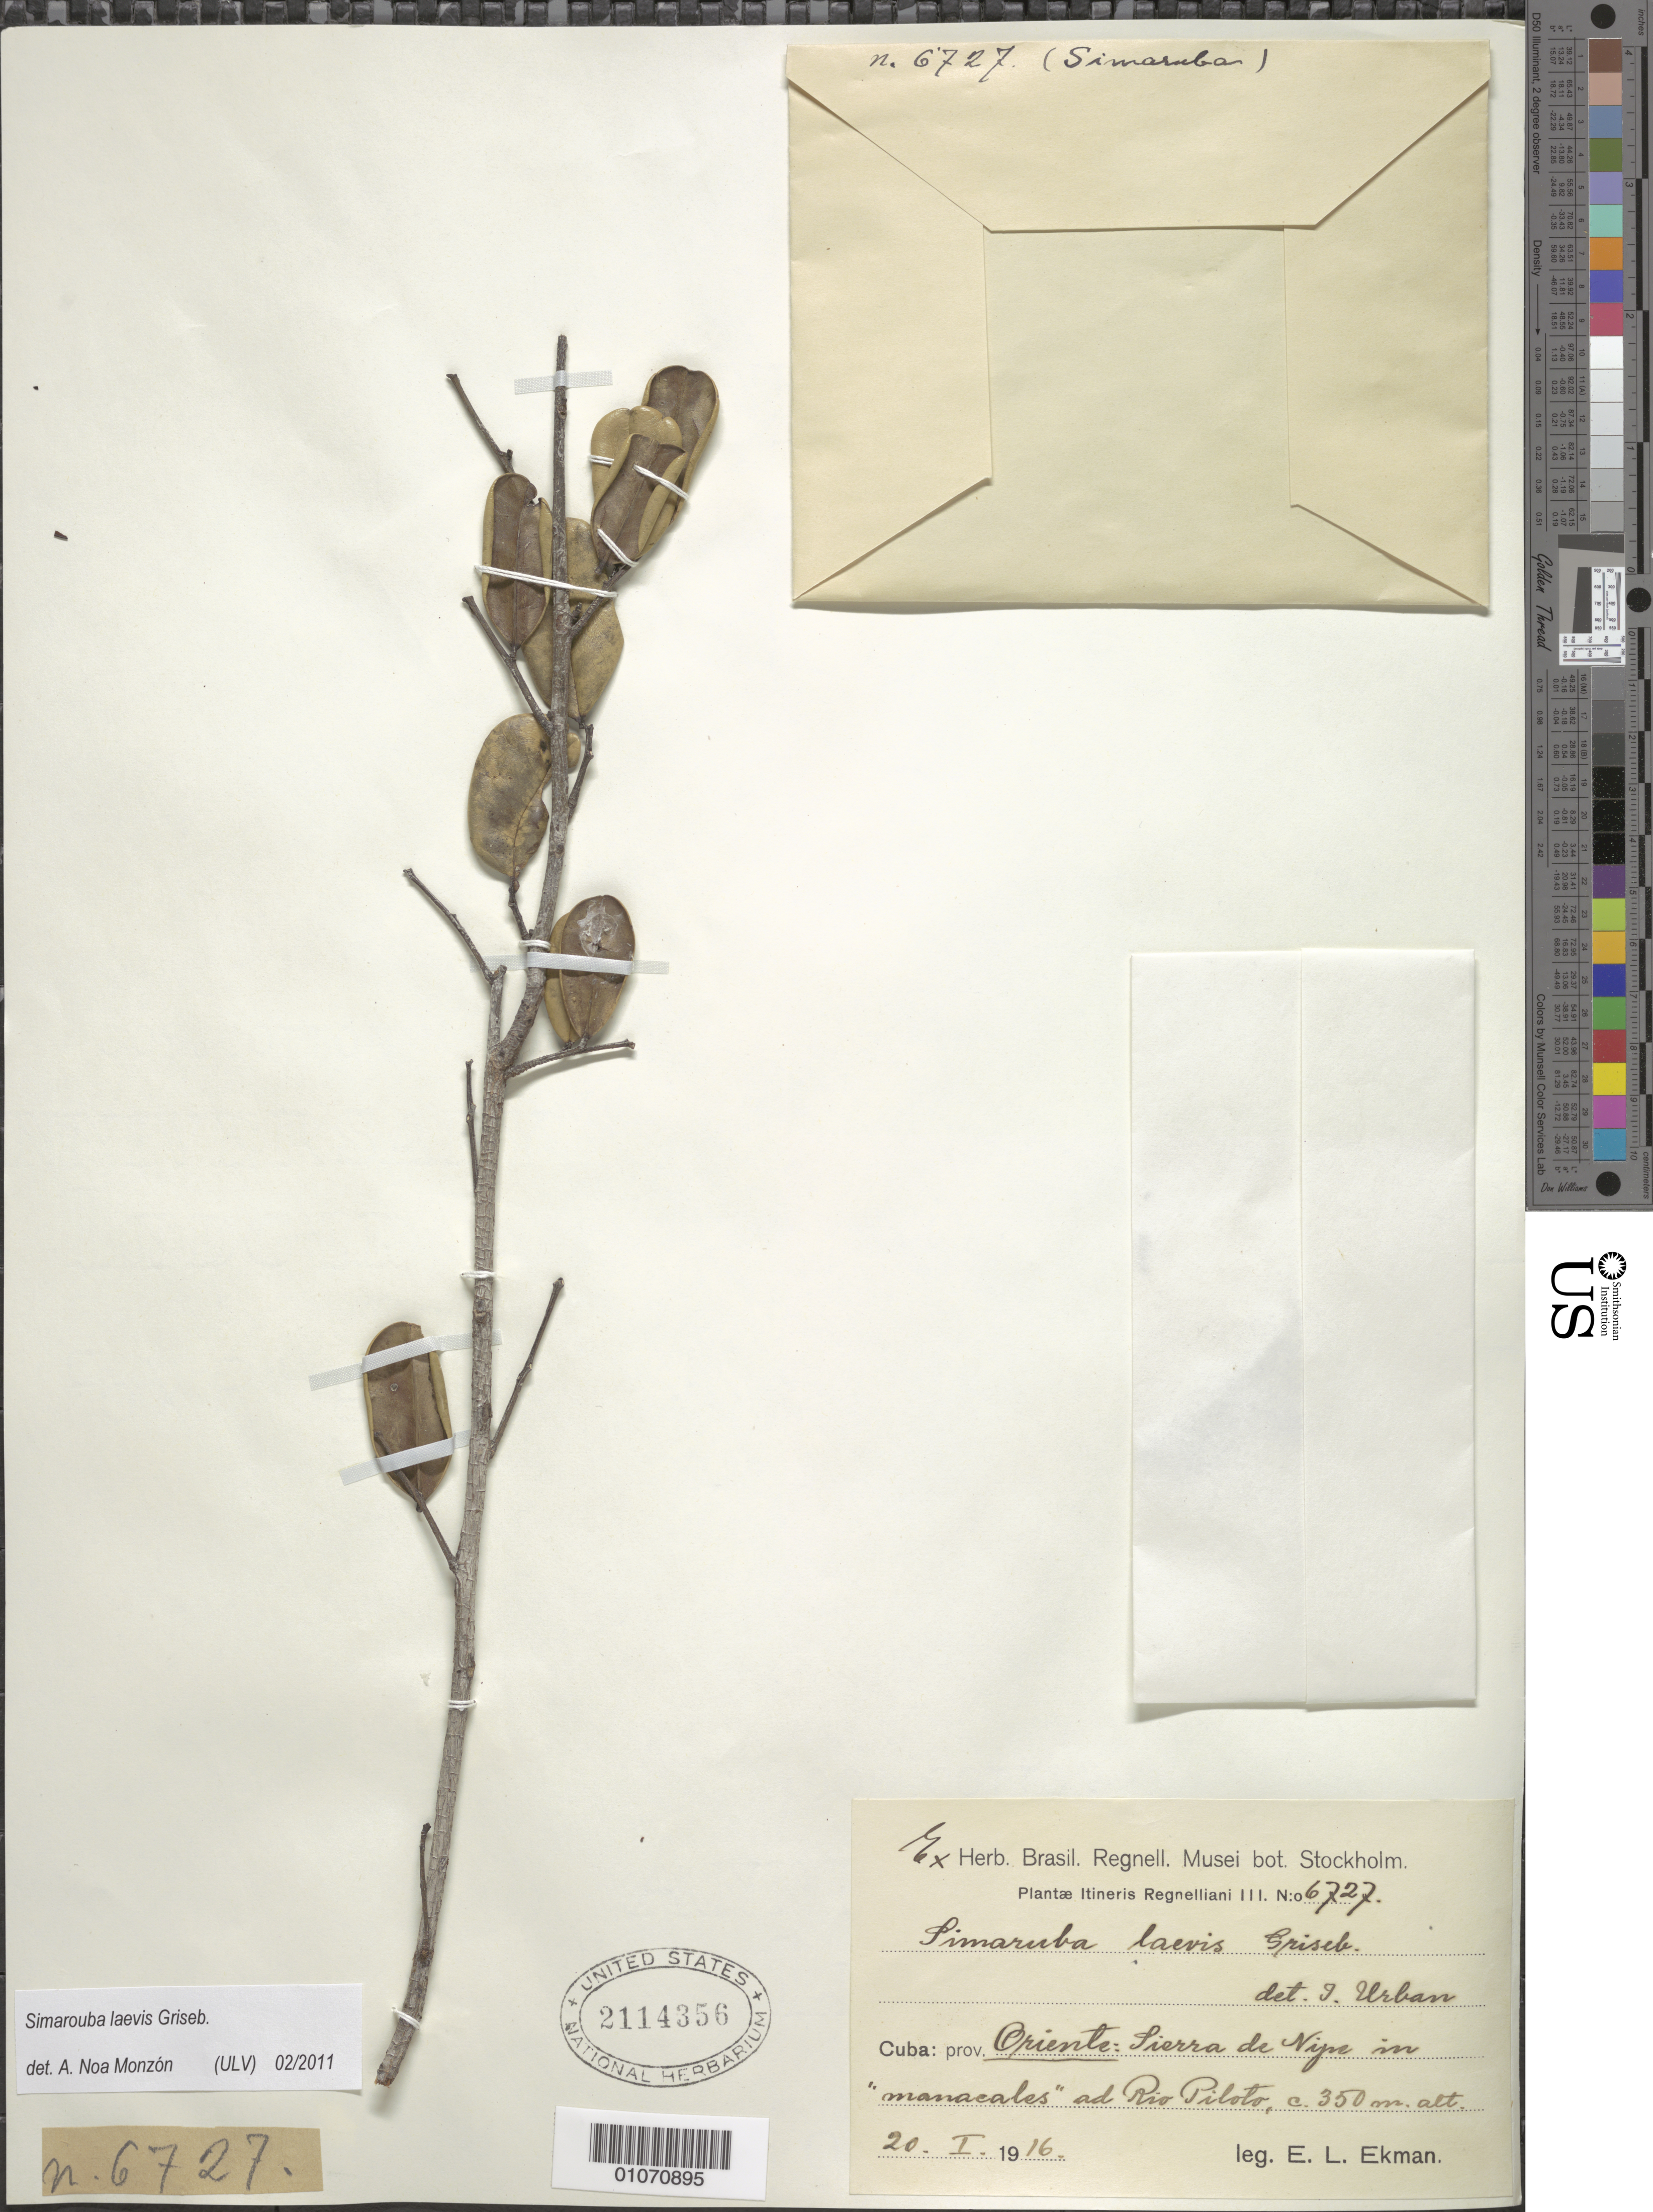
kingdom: Plantae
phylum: Tracheophyta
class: Magnoliopsida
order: Sapindales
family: Simaroubaceae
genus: Simarouba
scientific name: Simarouba laevis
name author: Griseb.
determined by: Noa Monzón, A.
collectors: E. L. Ekman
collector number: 6727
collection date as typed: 20 Jan 1916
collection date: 1916-01-20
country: Cuba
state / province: Oriente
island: Cuba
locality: Sierra de nope ad Río Piloto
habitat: In "manacales" ad rio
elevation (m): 350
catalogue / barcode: US 2114356